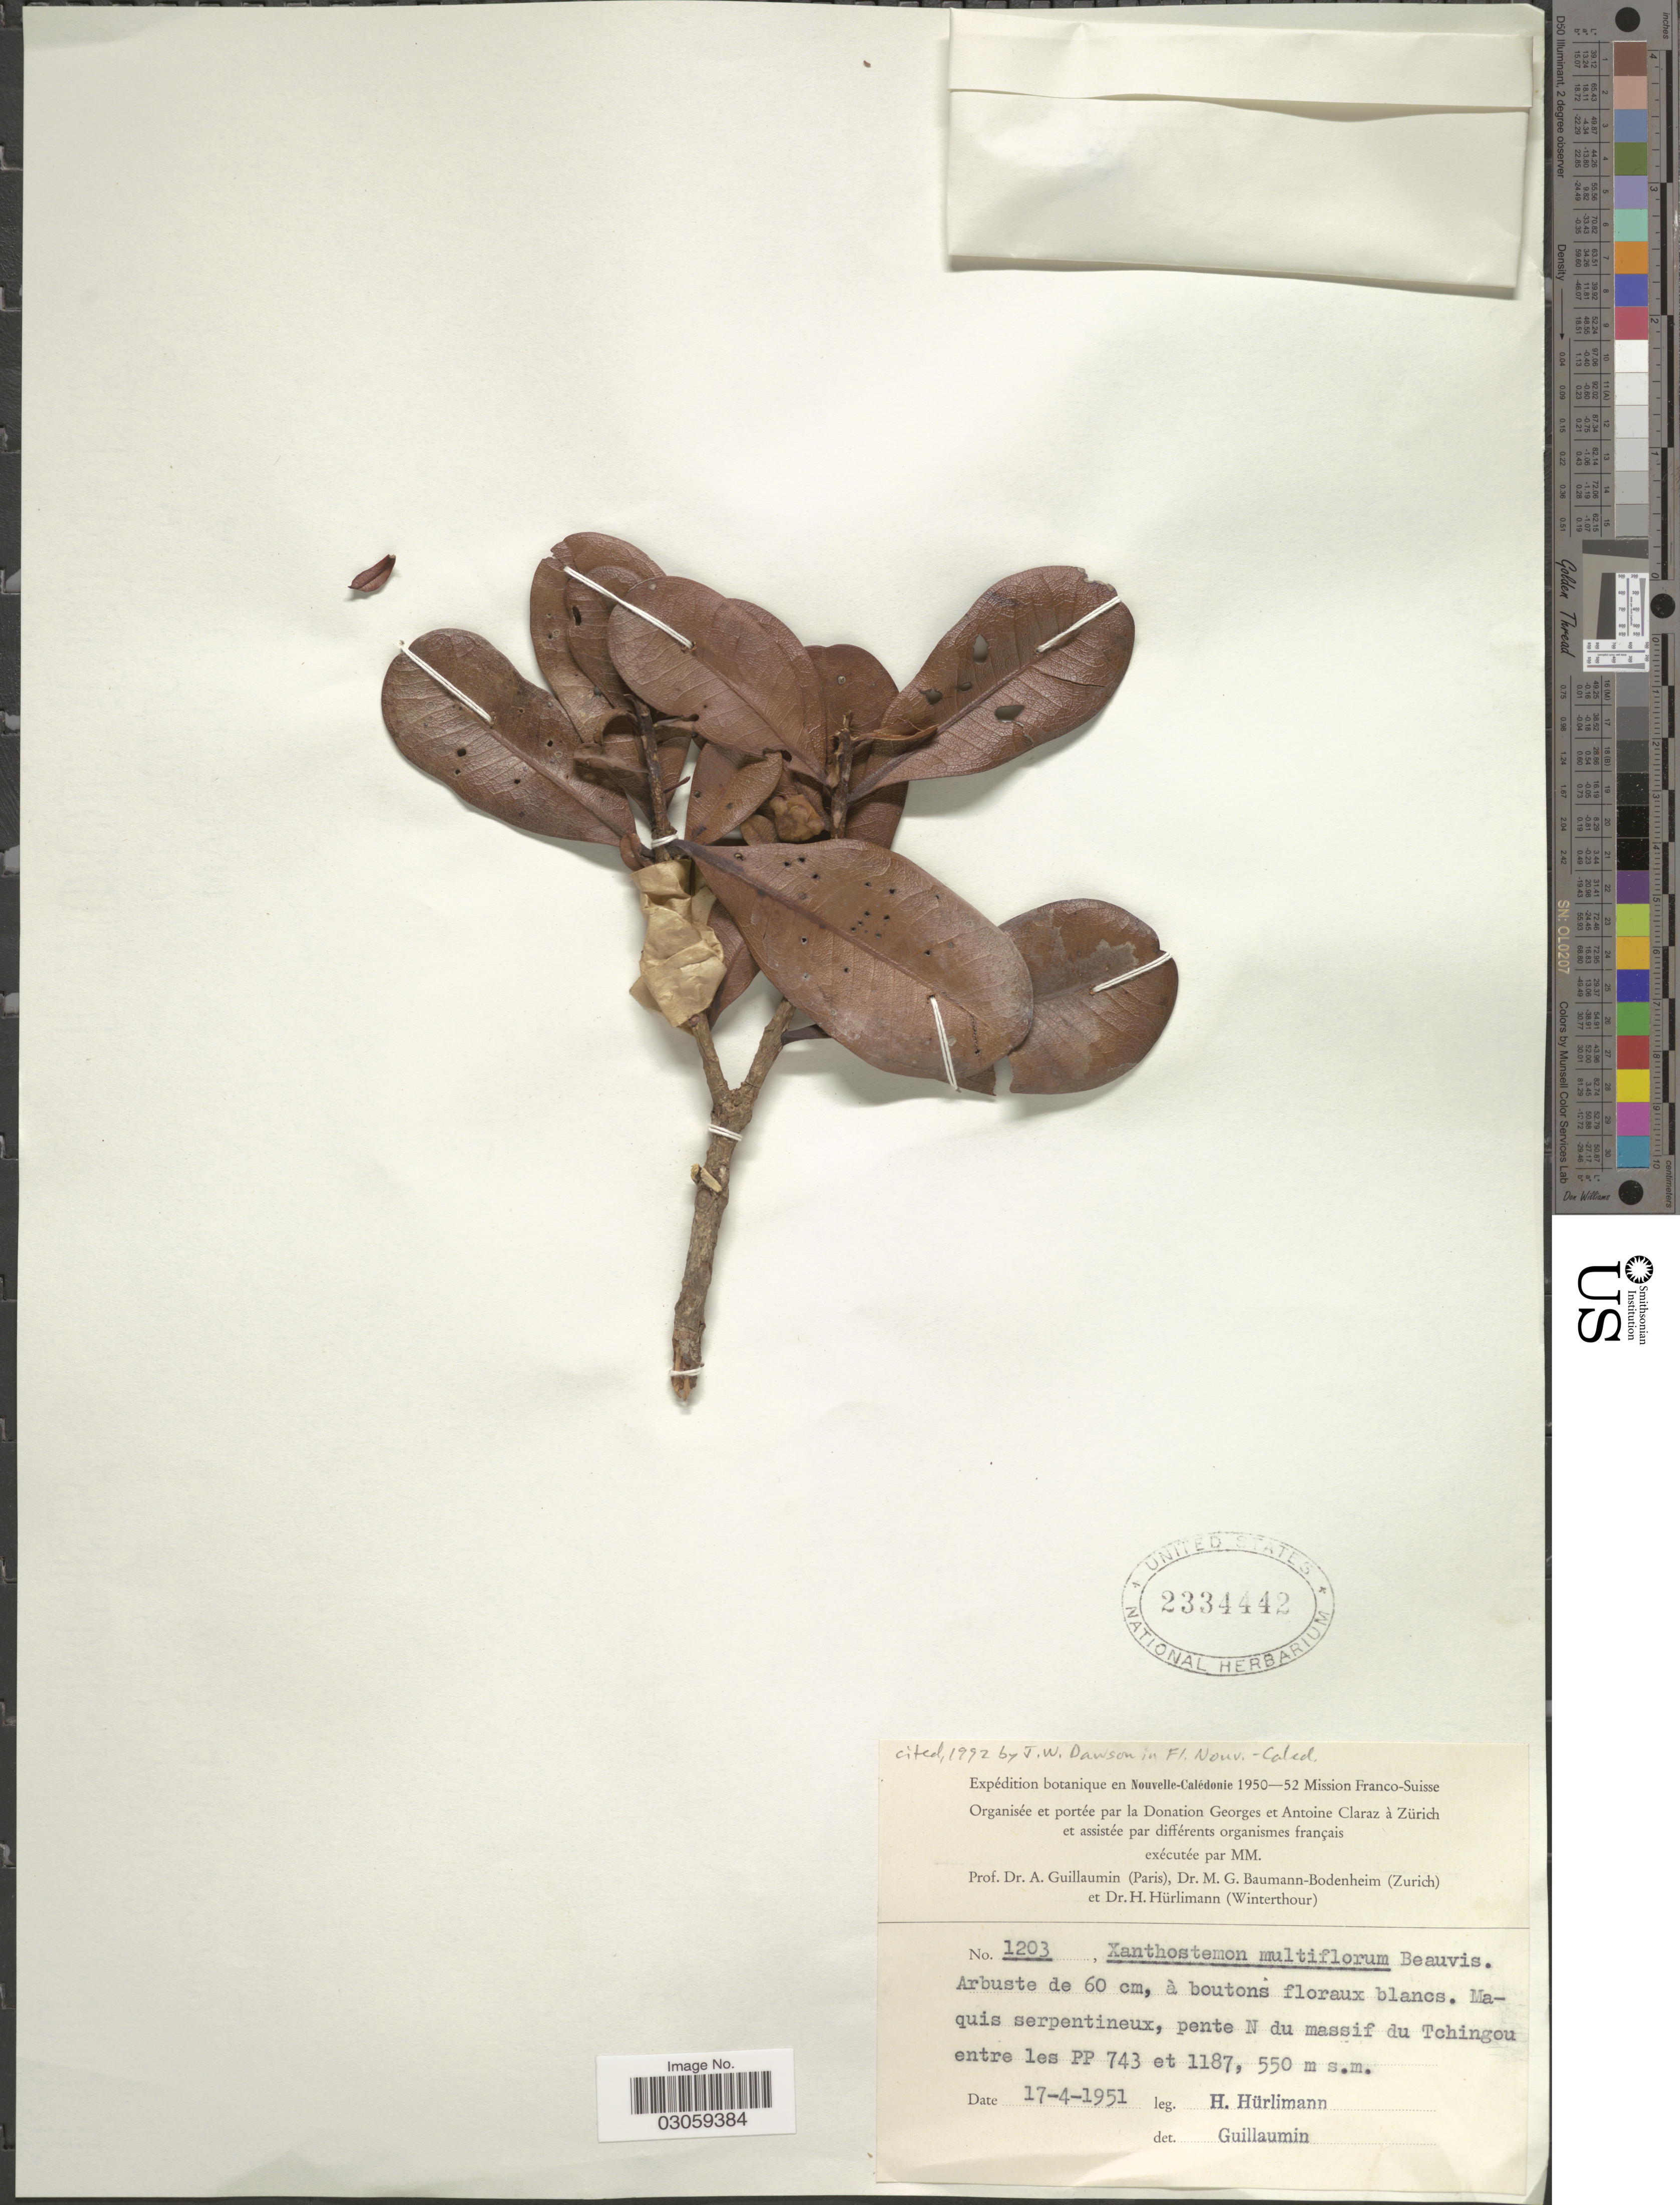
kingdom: Plantae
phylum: Tracheophyta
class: Magnoliopsida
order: Myrtales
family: Myrtaceae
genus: Xanthostemon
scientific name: Xanthostemon multiflorus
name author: (Montrouz.) Beauvis.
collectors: H. Hürlimann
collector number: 1203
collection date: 1951-04-17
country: New Caledonia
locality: En Nouvelle-Calédonie. Maquis serpentineux, pente N du massif du Tchingou entre les PP 743 et 1187.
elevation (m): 550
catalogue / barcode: US 2334442